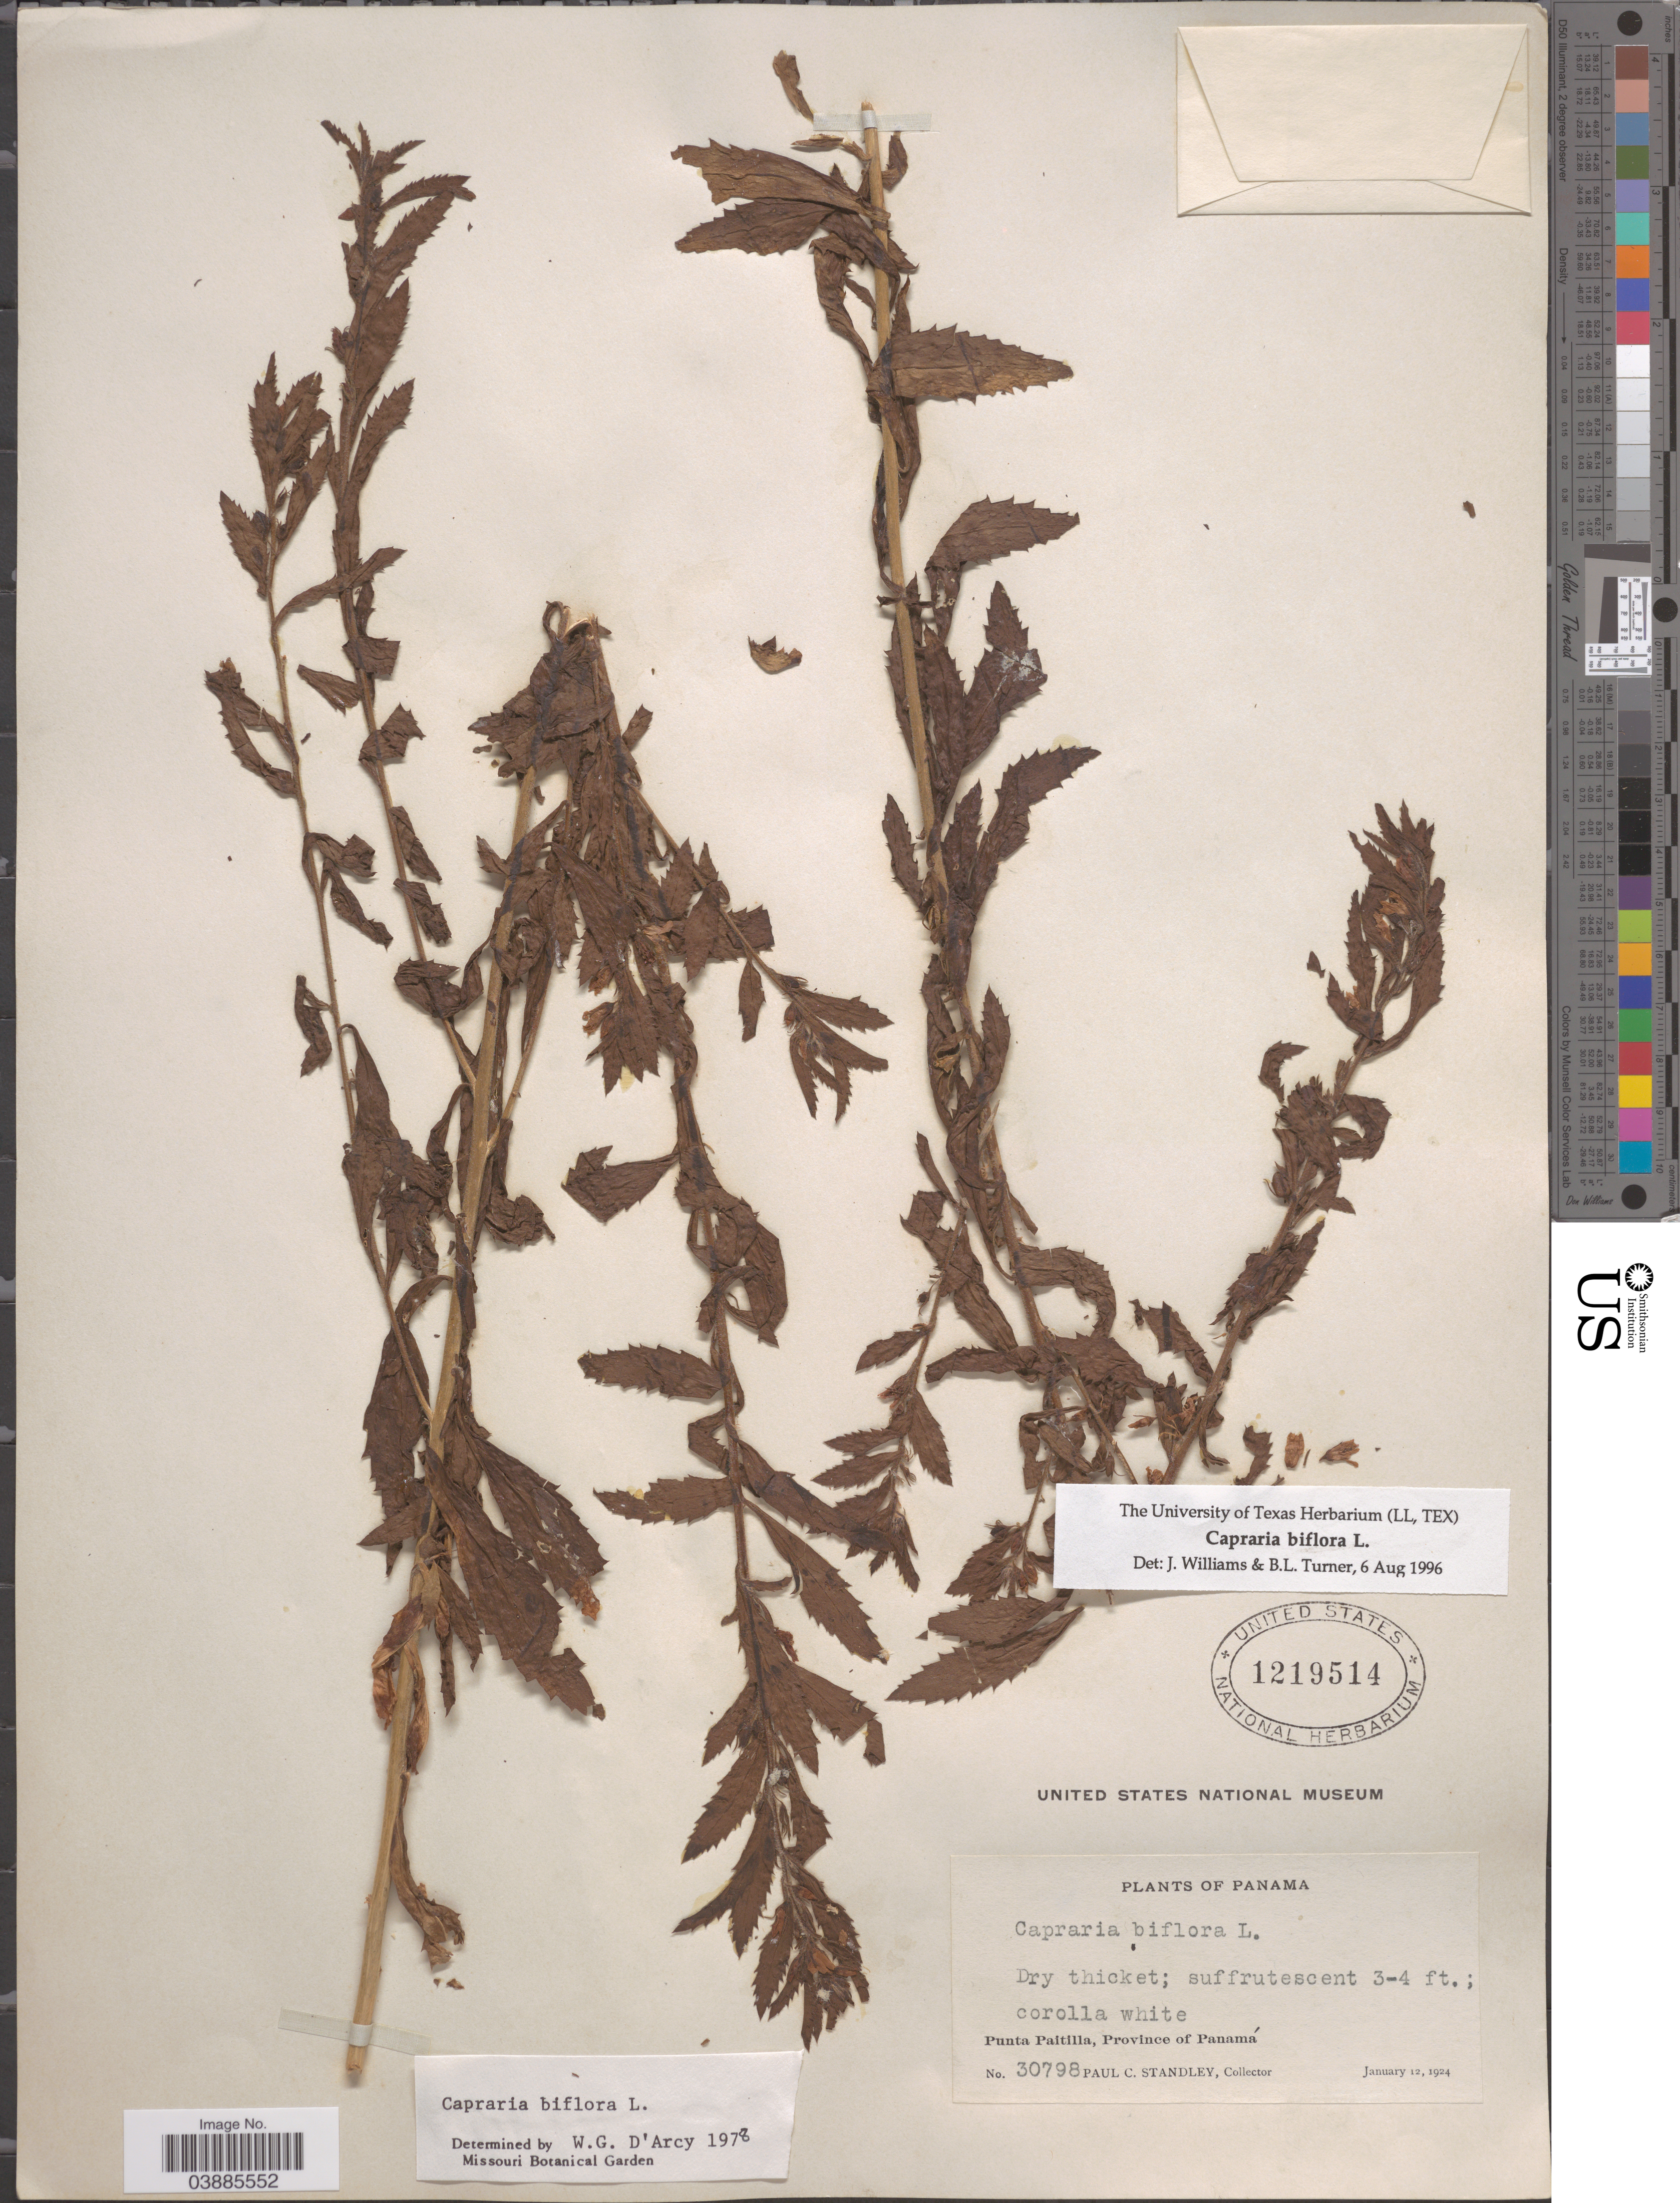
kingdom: Plantae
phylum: Tracheophyta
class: Magnoliopsida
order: Lamiales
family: Scrophulariaceae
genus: Capraria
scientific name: Capraria biflora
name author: L.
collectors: P. C. Standley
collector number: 30798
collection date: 1924-01-12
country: Panama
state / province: Panamá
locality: Punta Paitilla.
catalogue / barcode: US 1219514